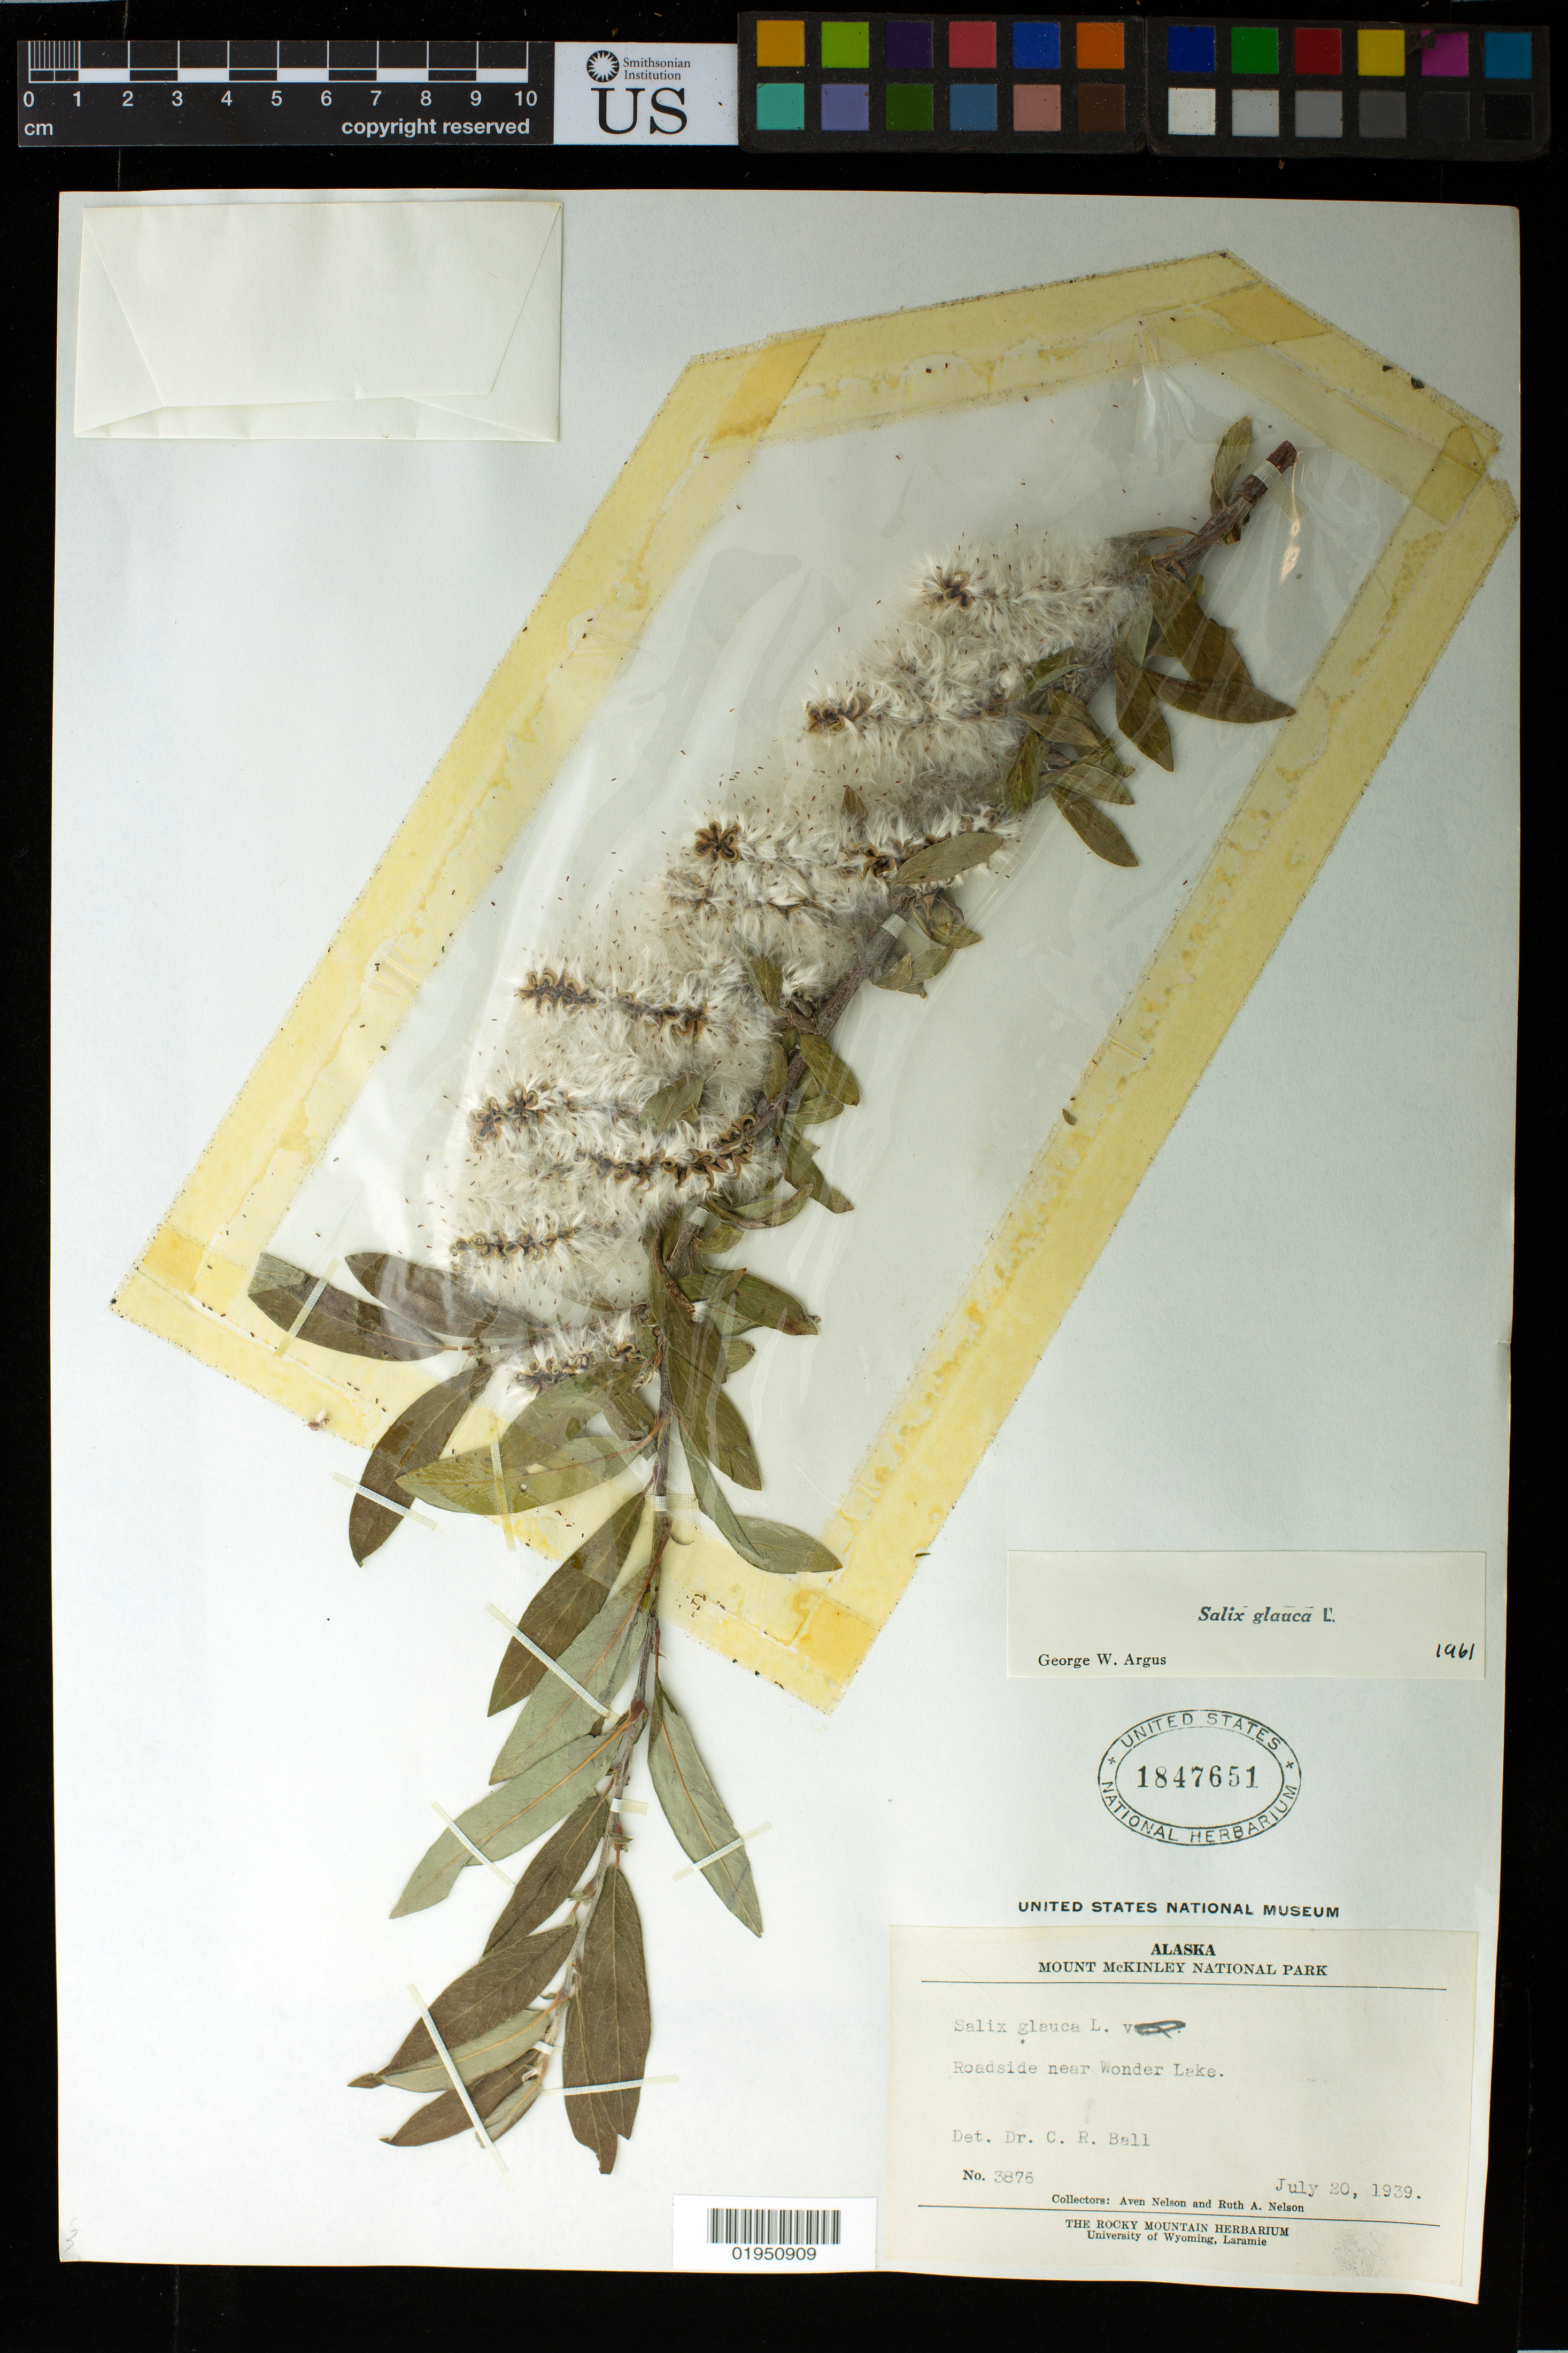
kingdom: Plantae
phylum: Tracheophyta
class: Magnoliopsida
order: Malpighiales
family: Salicaceae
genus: Salix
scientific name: Salix glauca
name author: L.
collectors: A. Nelson & R. A. Nelson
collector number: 3876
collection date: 1939-07-20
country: United States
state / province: Alaska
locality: Mount McKinley National Park, near Wonder Lake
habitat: Roadside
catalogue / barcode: US 1847651